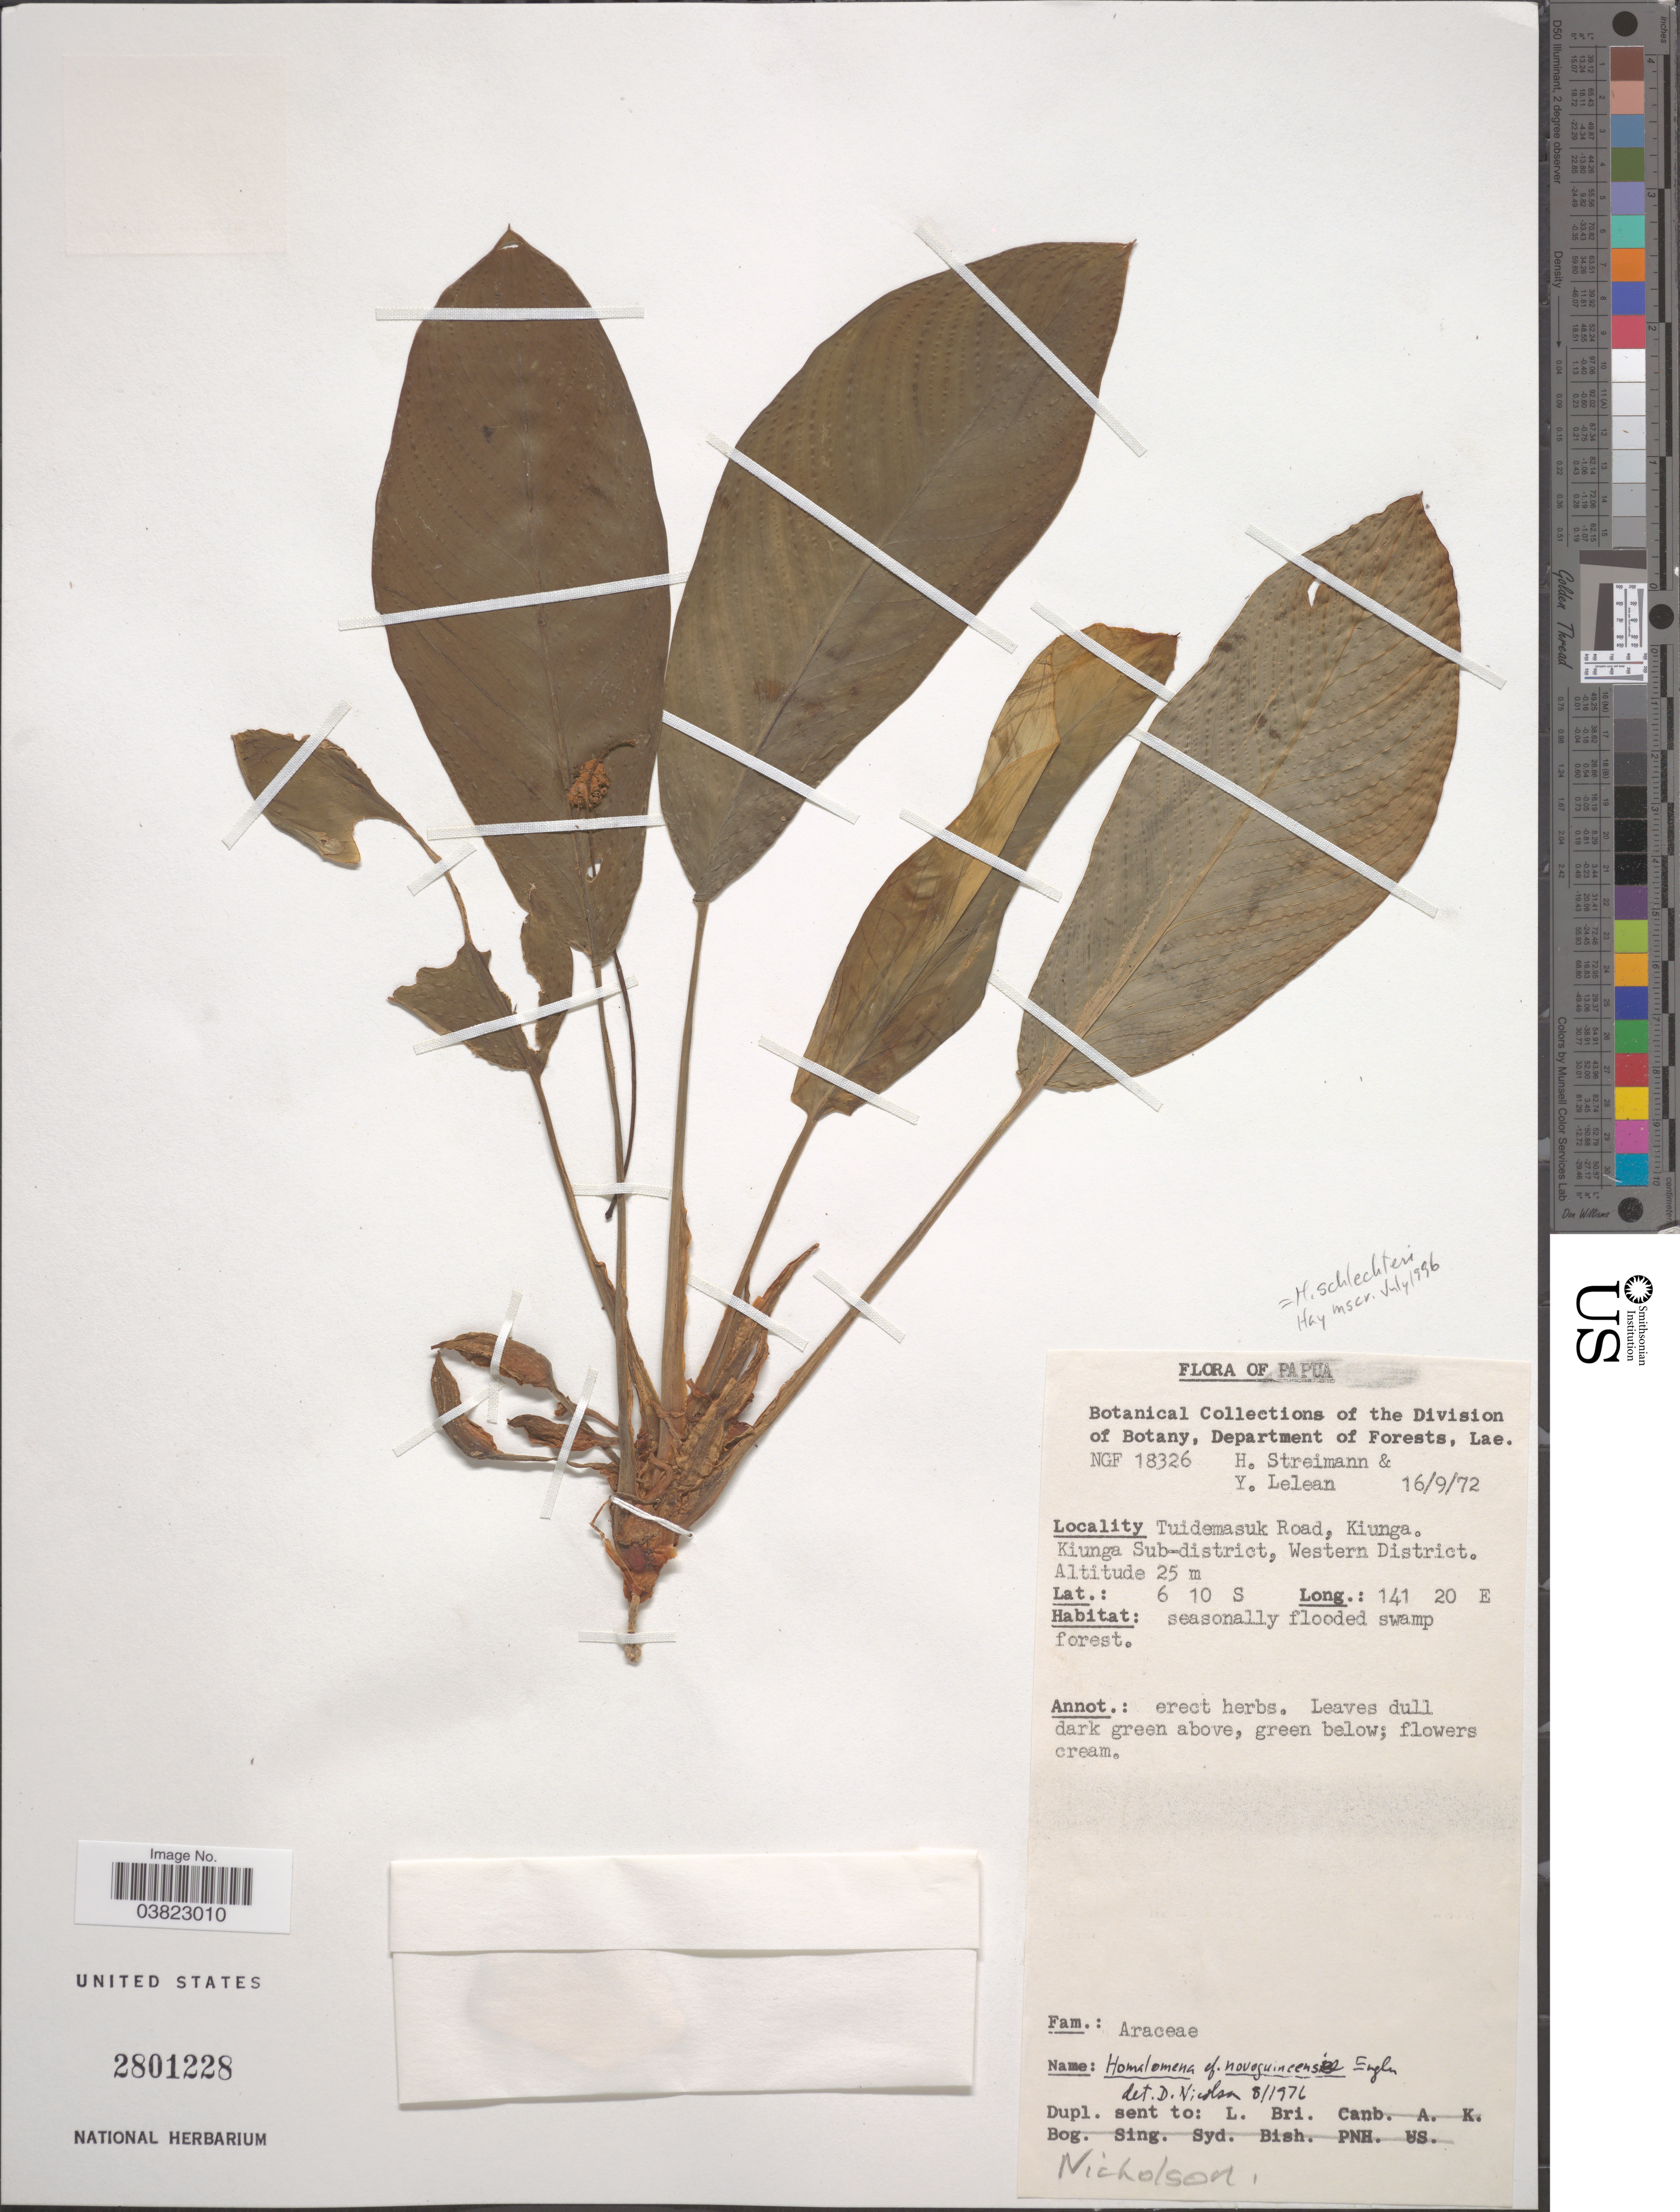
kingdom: Plantae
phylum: Tracheophyta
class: Liliopsida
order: Alismatales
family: Araceae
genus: Homalomena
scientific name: Homalomena schlechteri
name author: Engl.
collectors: H. Streimann & Y. Lelean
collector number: NGF 18326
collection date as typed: Transcribed d/m/y: 16/9/72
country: Papua New Guinea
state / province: Manus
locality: Papua. Tuidemasuk Road, Kiunga. Kiunga Sub-district, Western District.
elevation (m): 25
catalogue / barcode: US 2801228